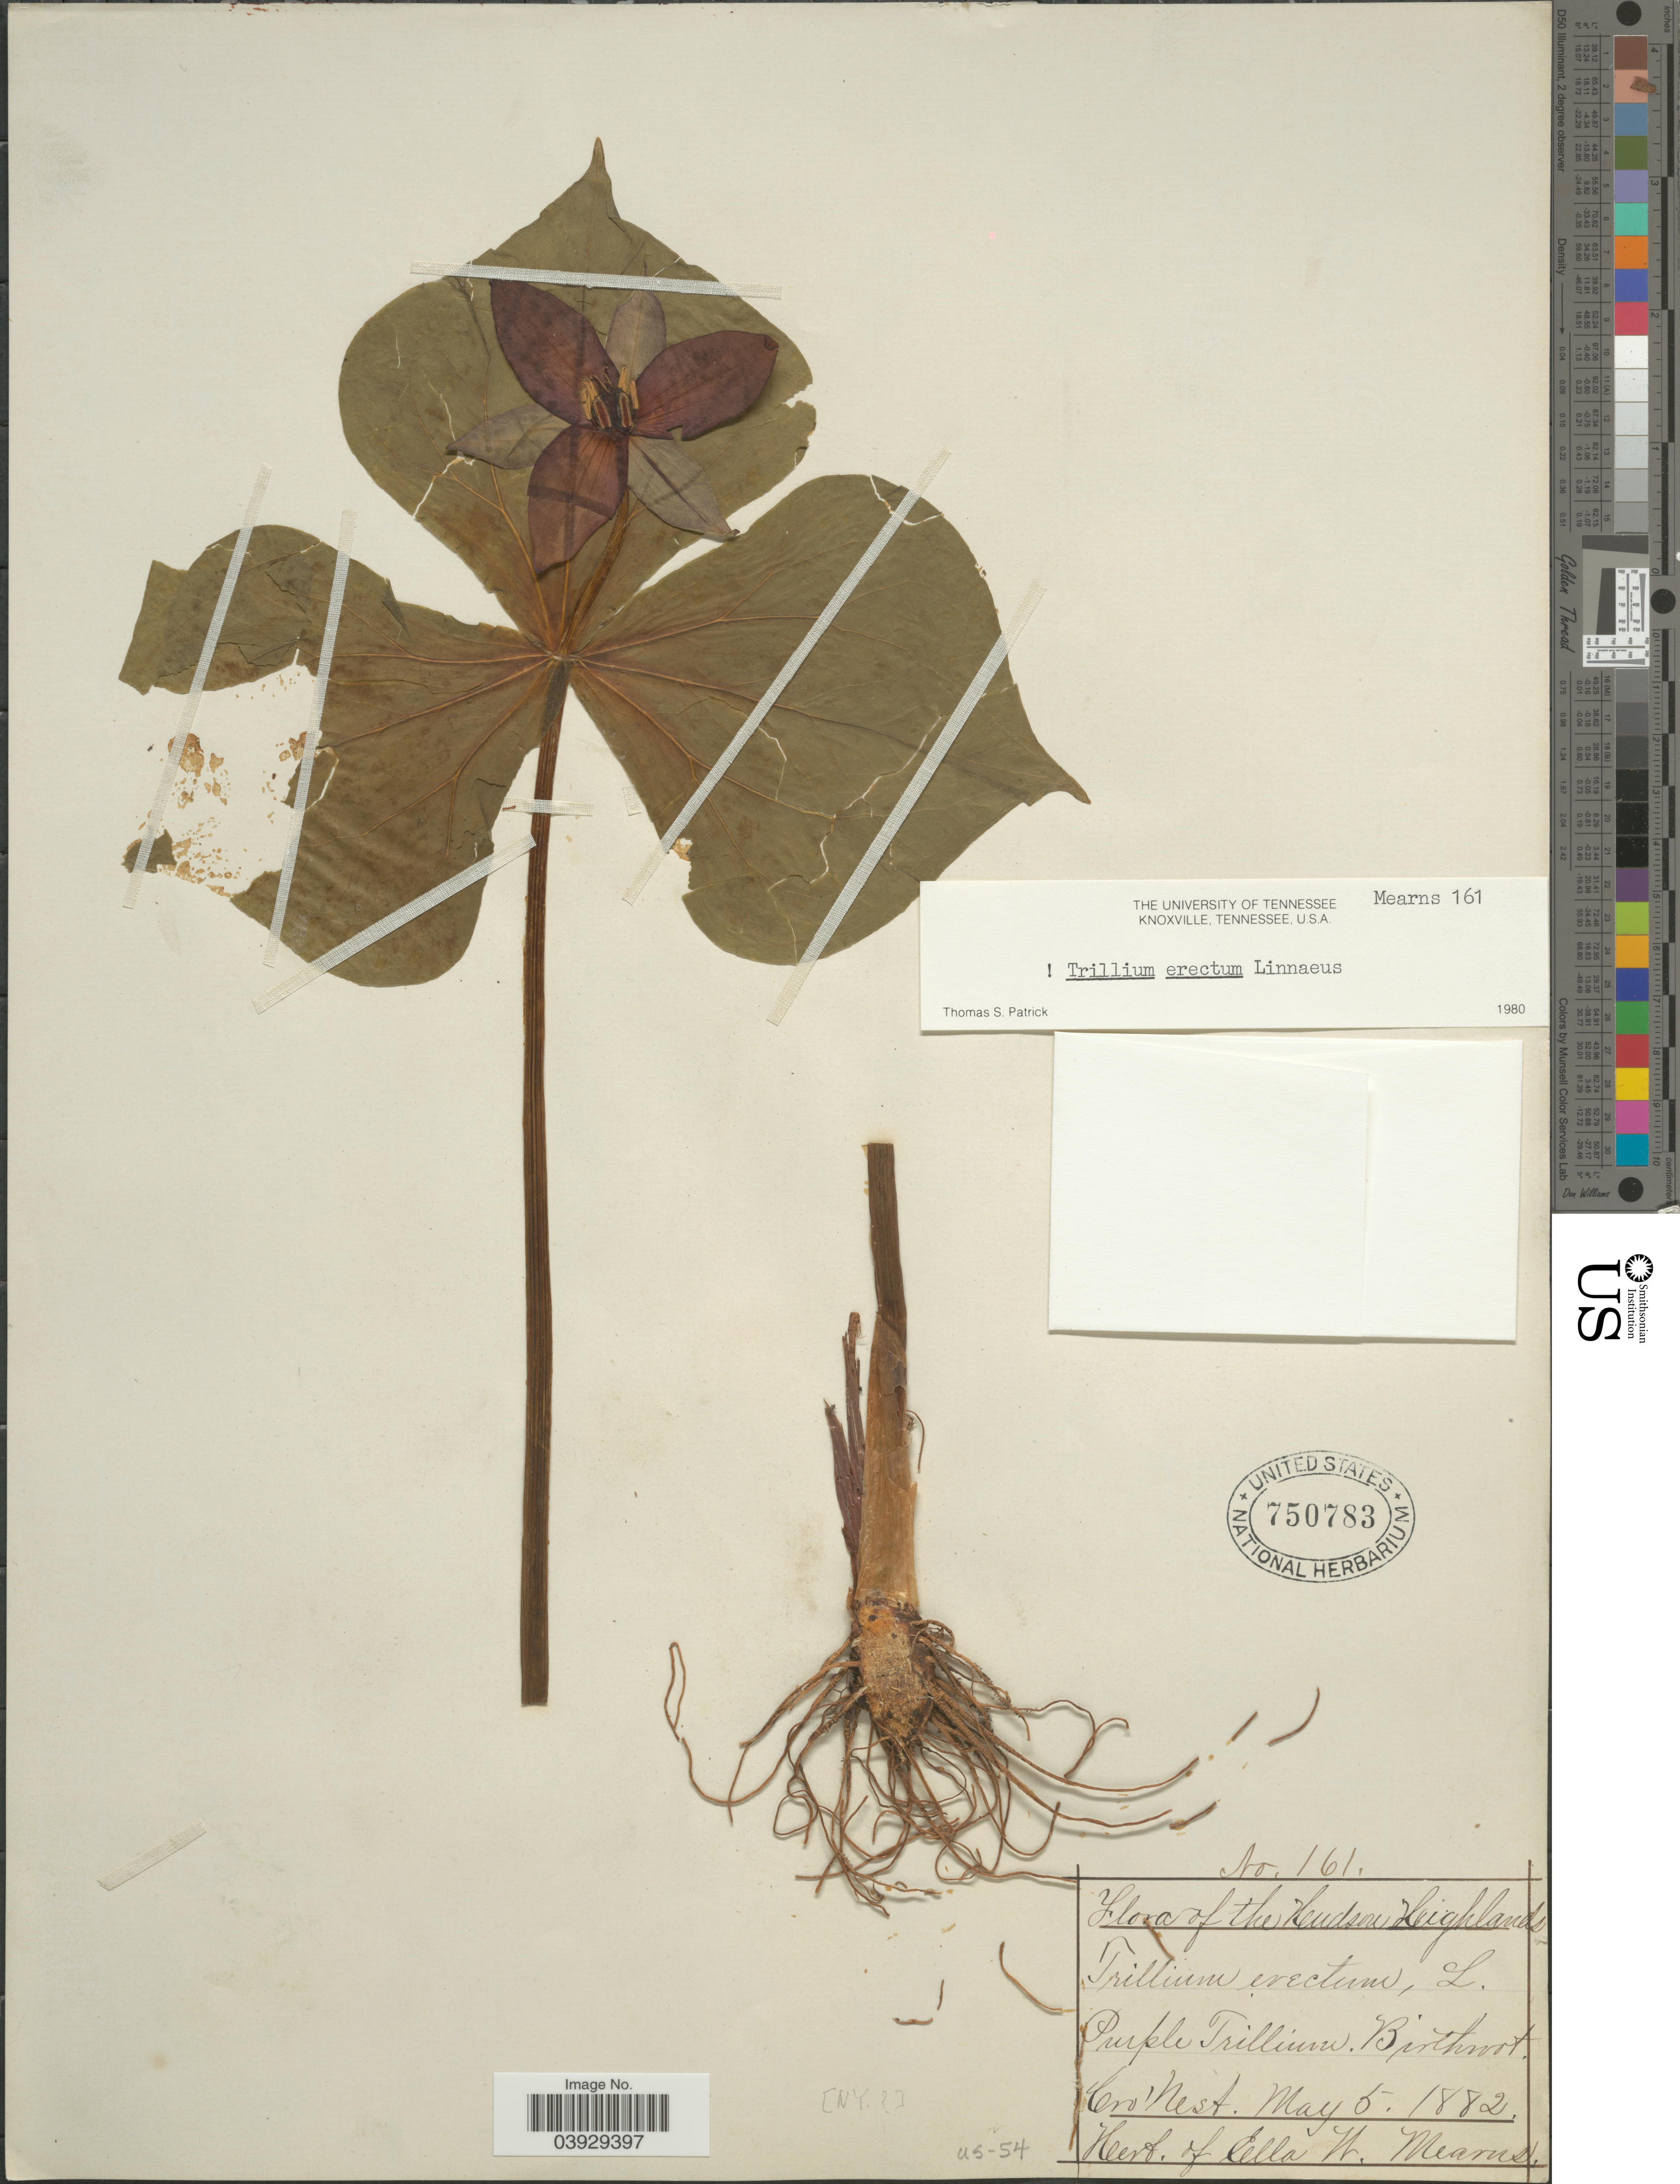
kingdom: Plantae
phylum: Tracheophyta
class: Liliopsida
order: Liliales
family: Melanthiaceae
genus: Trillium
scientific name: Trillium erectum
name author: L.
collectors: ex herb. Ella W. Mearns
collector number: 161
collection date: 1882-05-05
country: United States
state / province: New York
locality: Hudson Highlands. Cro' Nest.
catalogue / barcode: US 750783